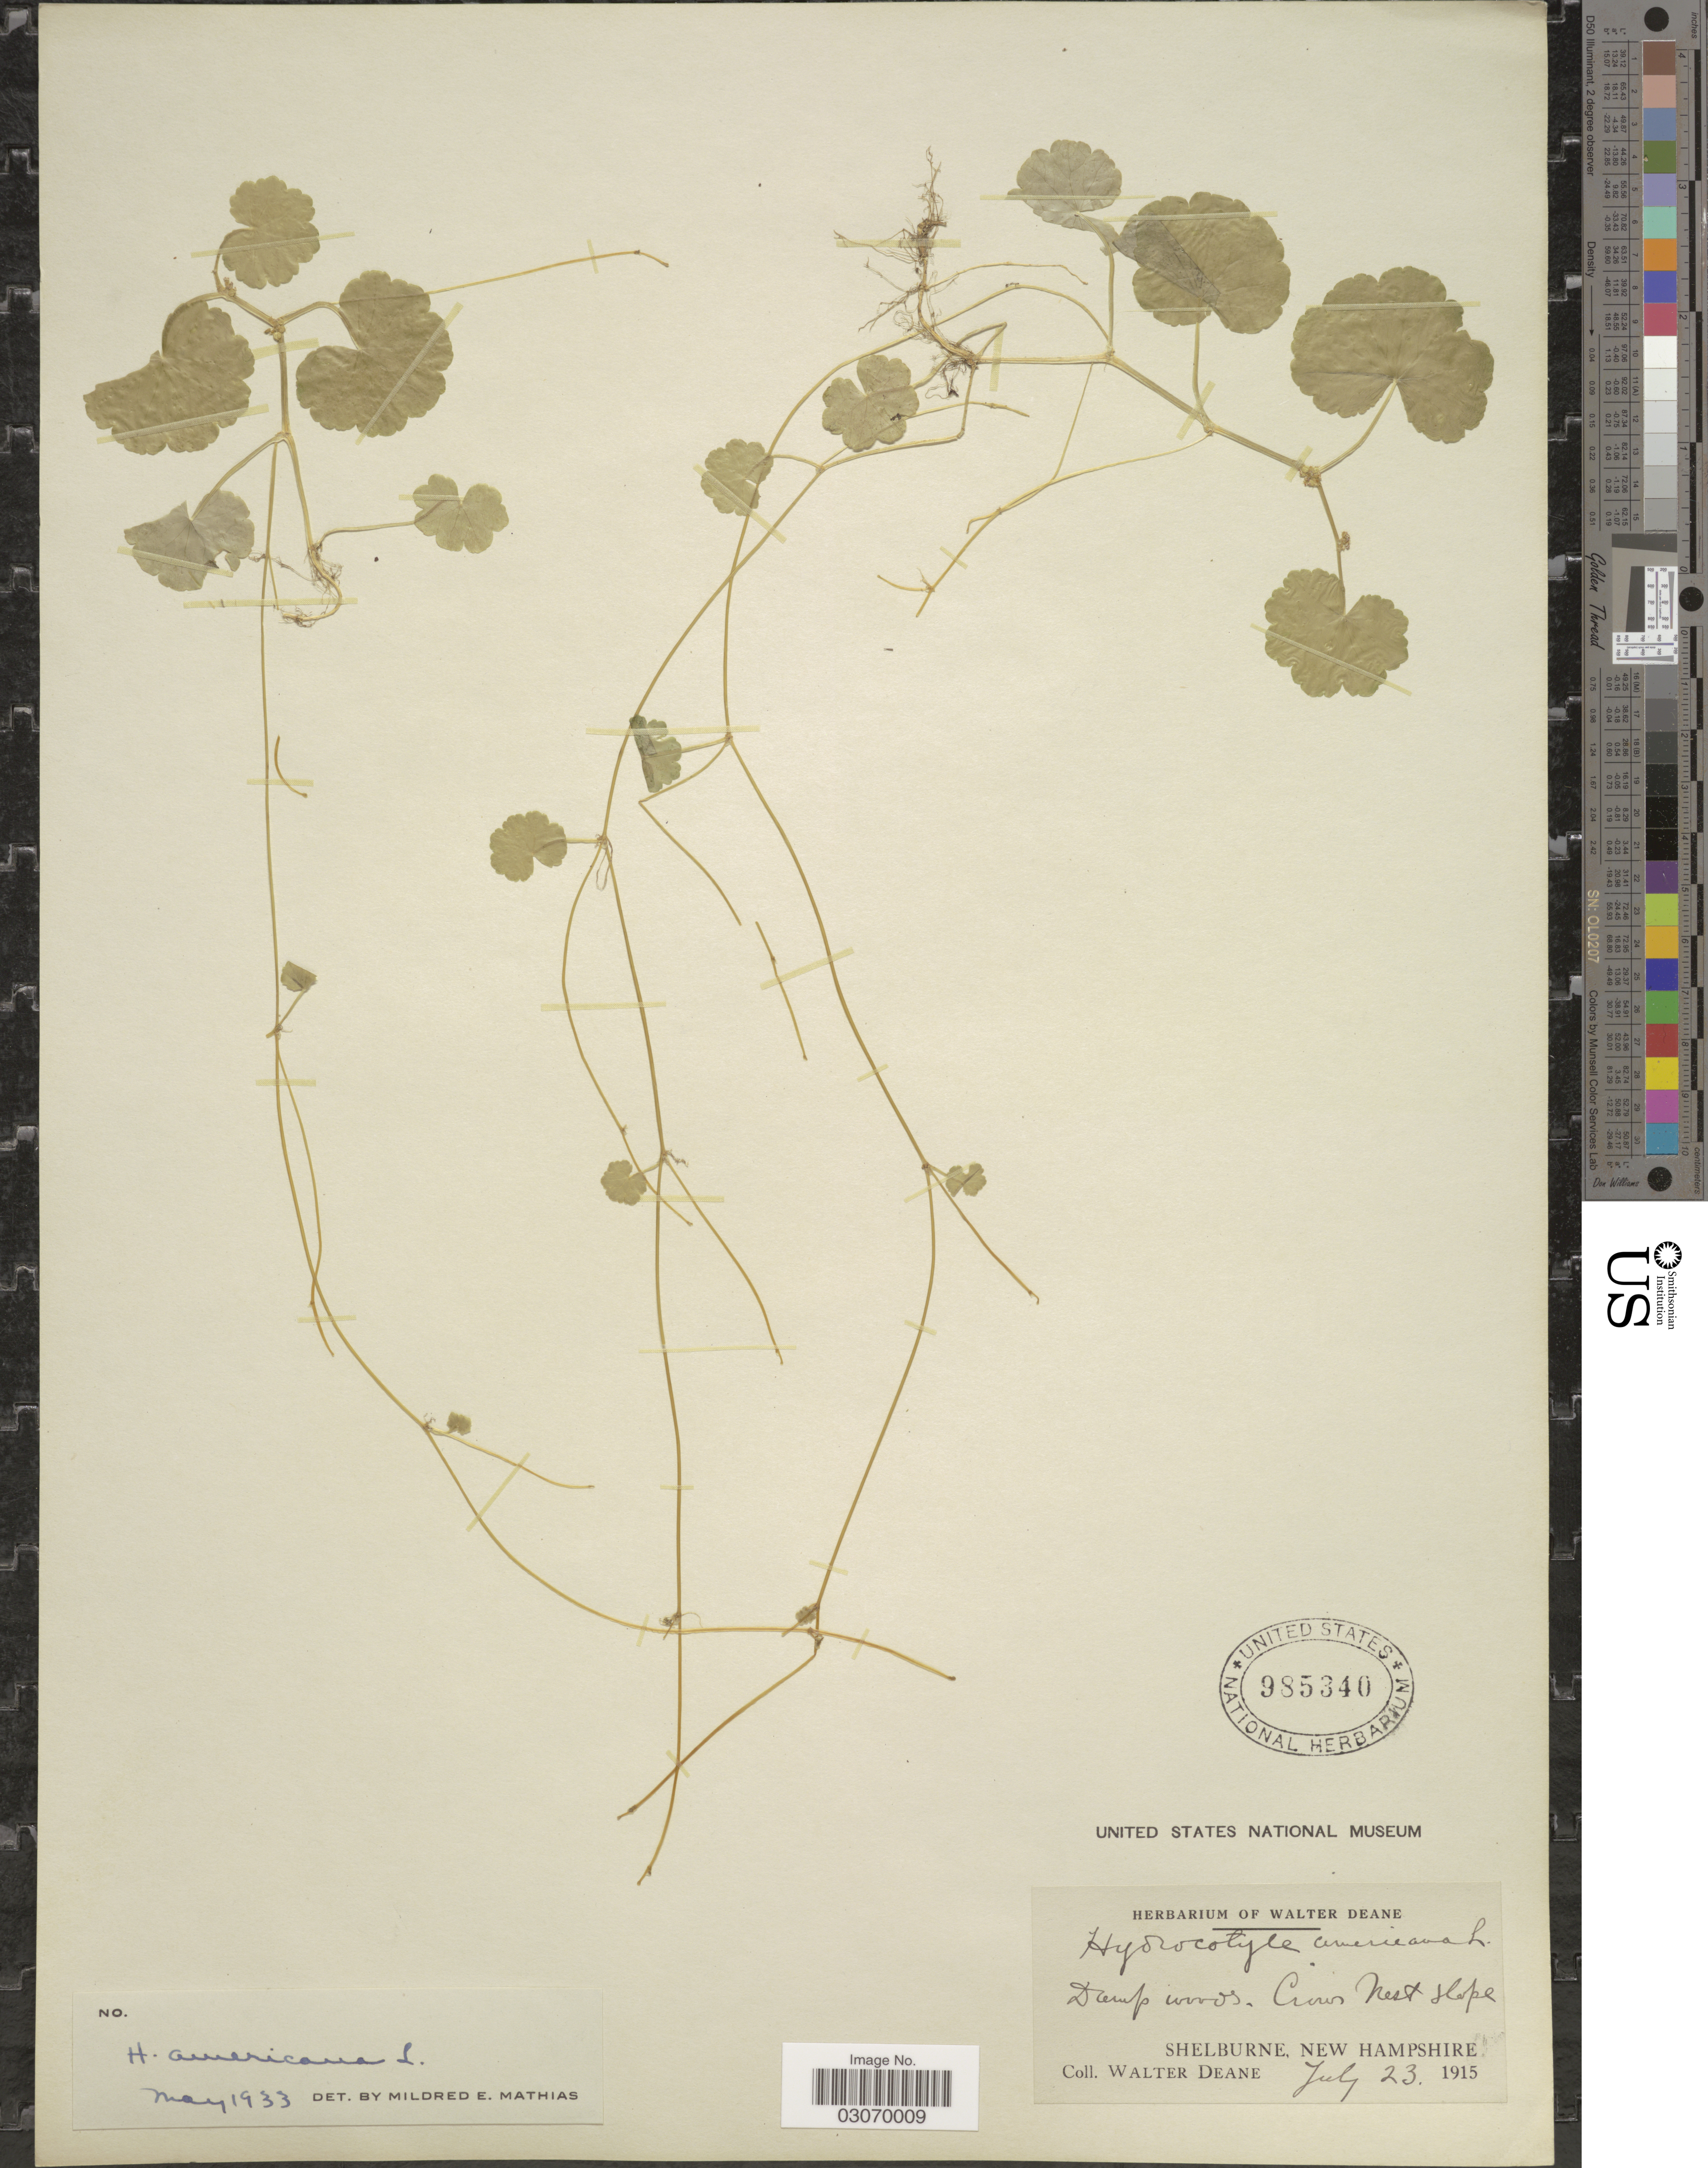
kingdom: Plantae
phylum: Tracheophyta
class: Magnoliopsida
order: Apiales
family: Araliaceae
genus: Hydrocotyle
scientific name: Hydrocotyle americana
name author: L.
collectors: W. Deane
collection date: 1915-07-23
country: United States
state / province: New Hampshire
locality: Shelburne. Crows Nest slope.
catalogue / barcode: US 985340